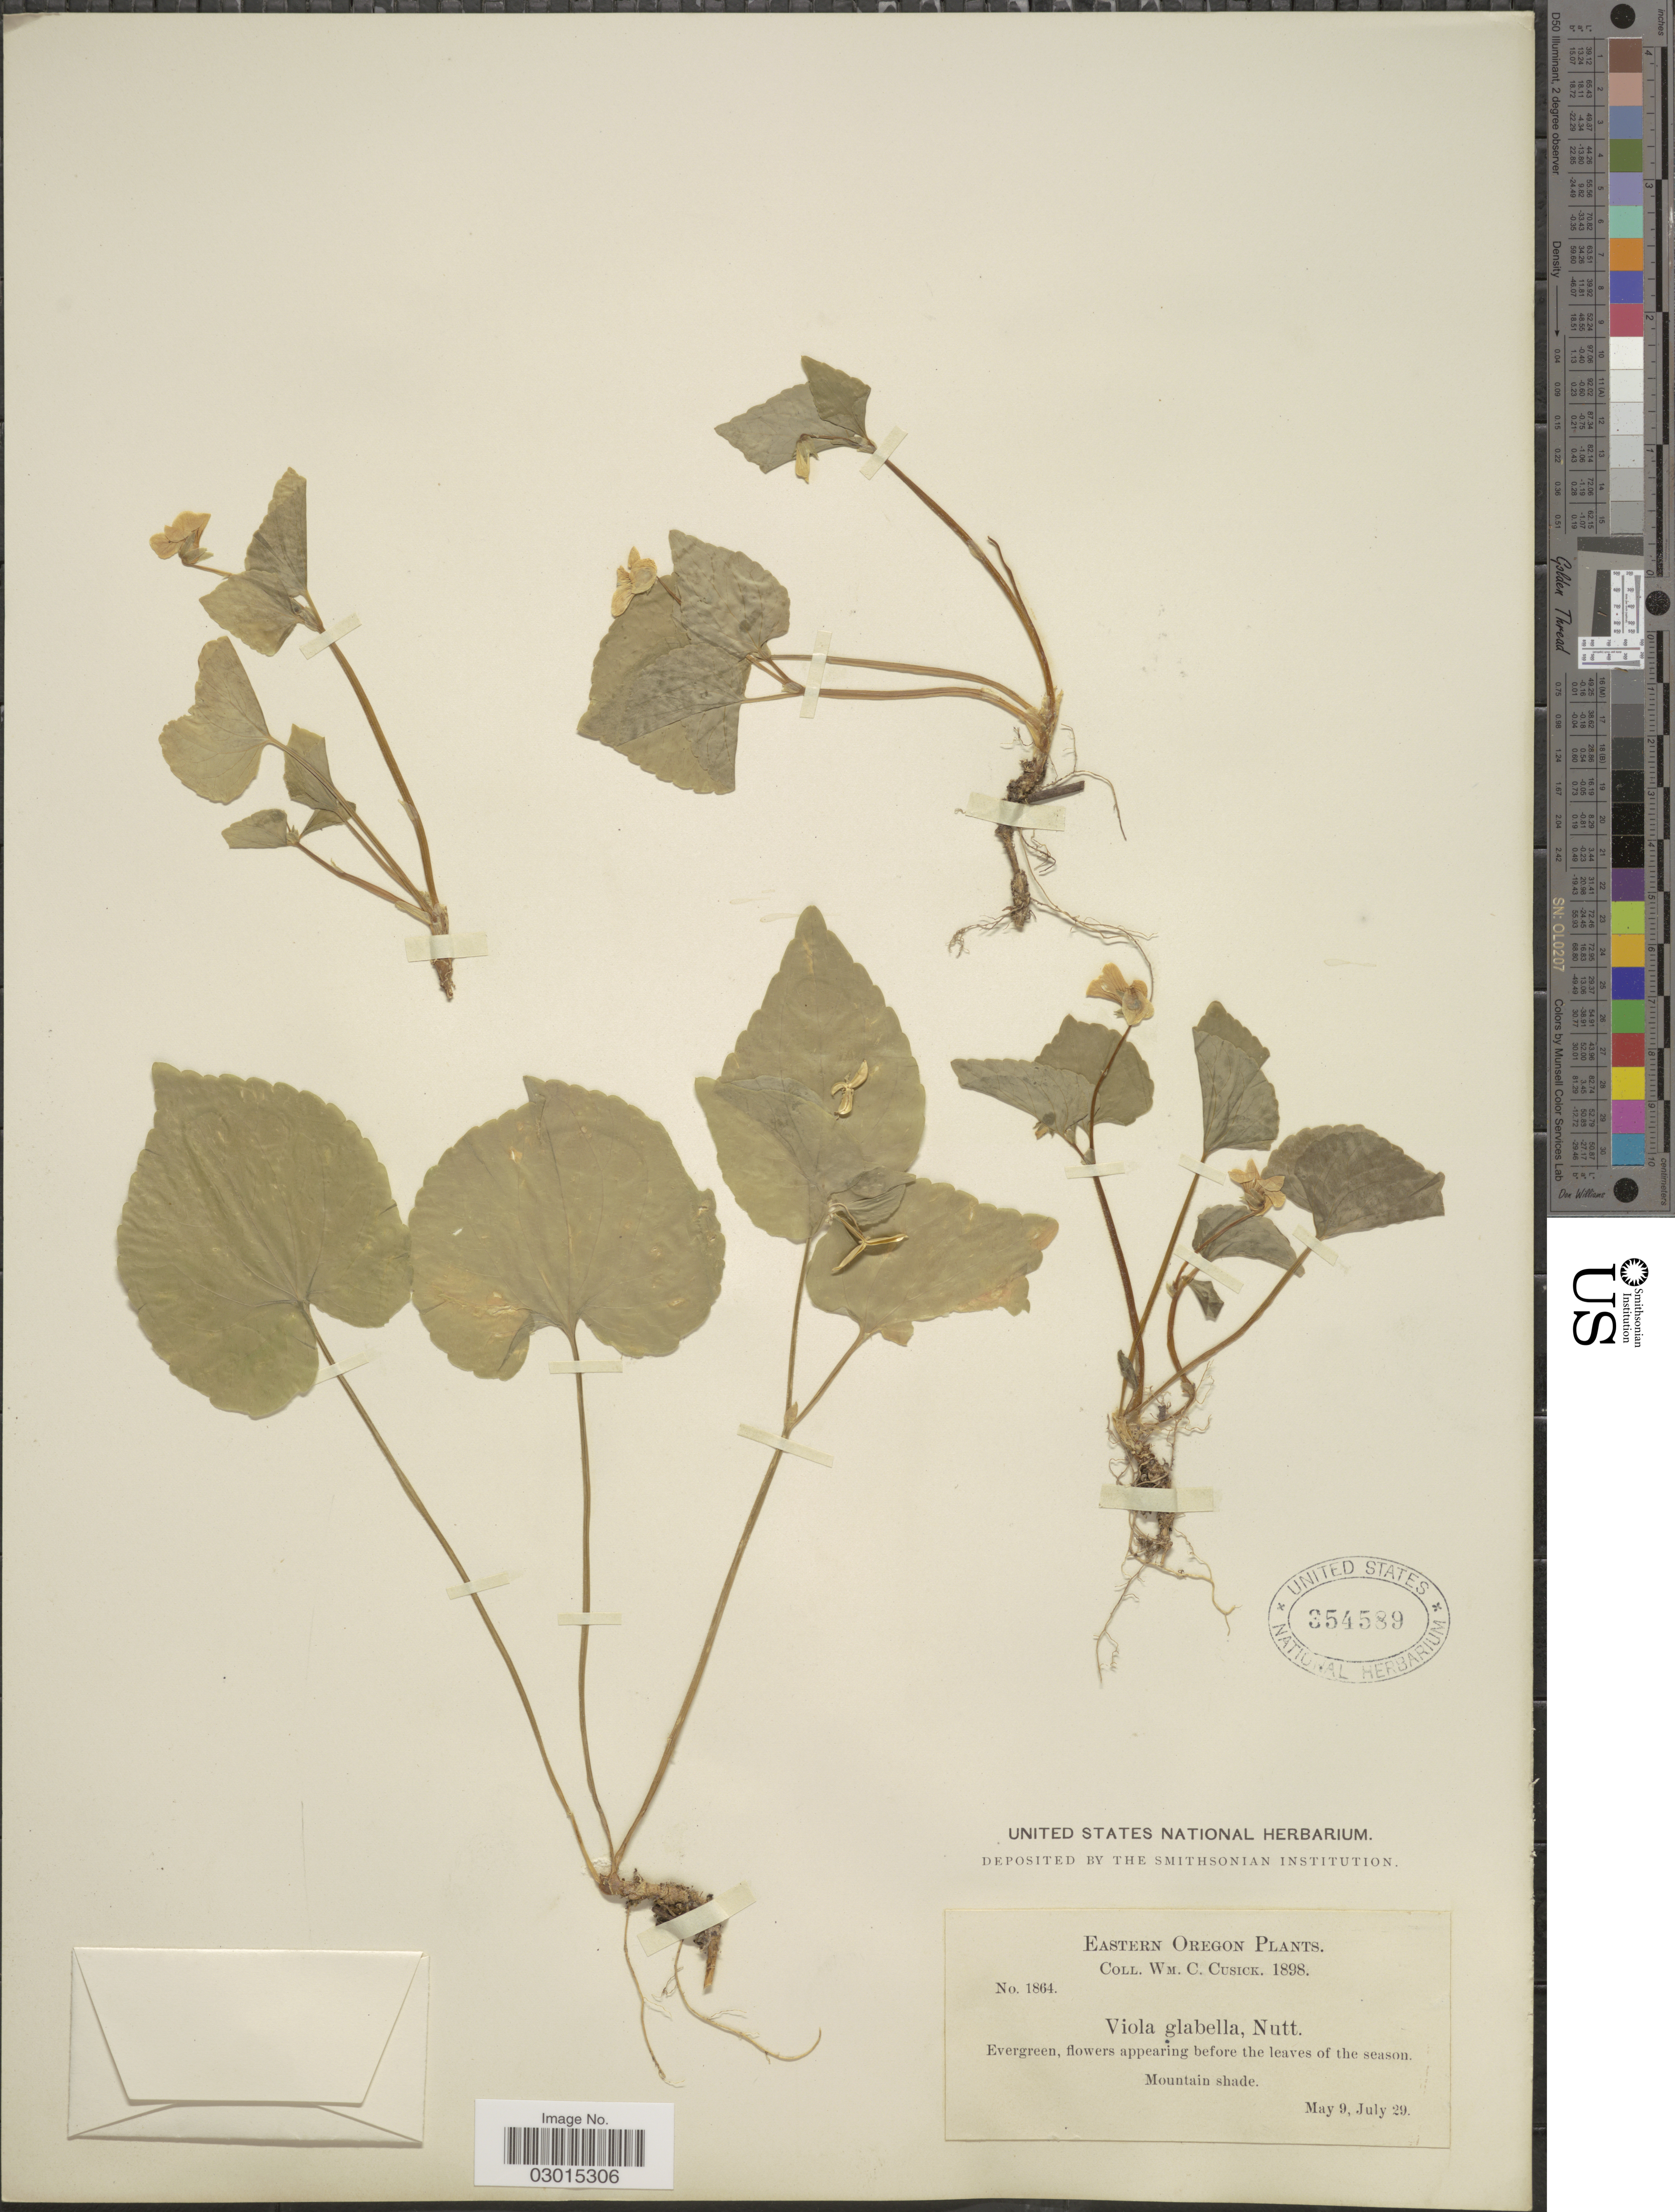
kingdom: Plantae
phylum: Tracheophyta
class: Magnoliopsida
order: Malpighiales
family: Violaceae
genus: Viola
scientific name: Viola glabella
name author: Nutt.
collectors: W. C. Cusick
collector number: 1864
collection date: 1898-05-09/1898-07-29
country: United States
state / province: Oregon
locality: Eastern Oregon. Mountain shade.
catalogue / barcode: US 354589